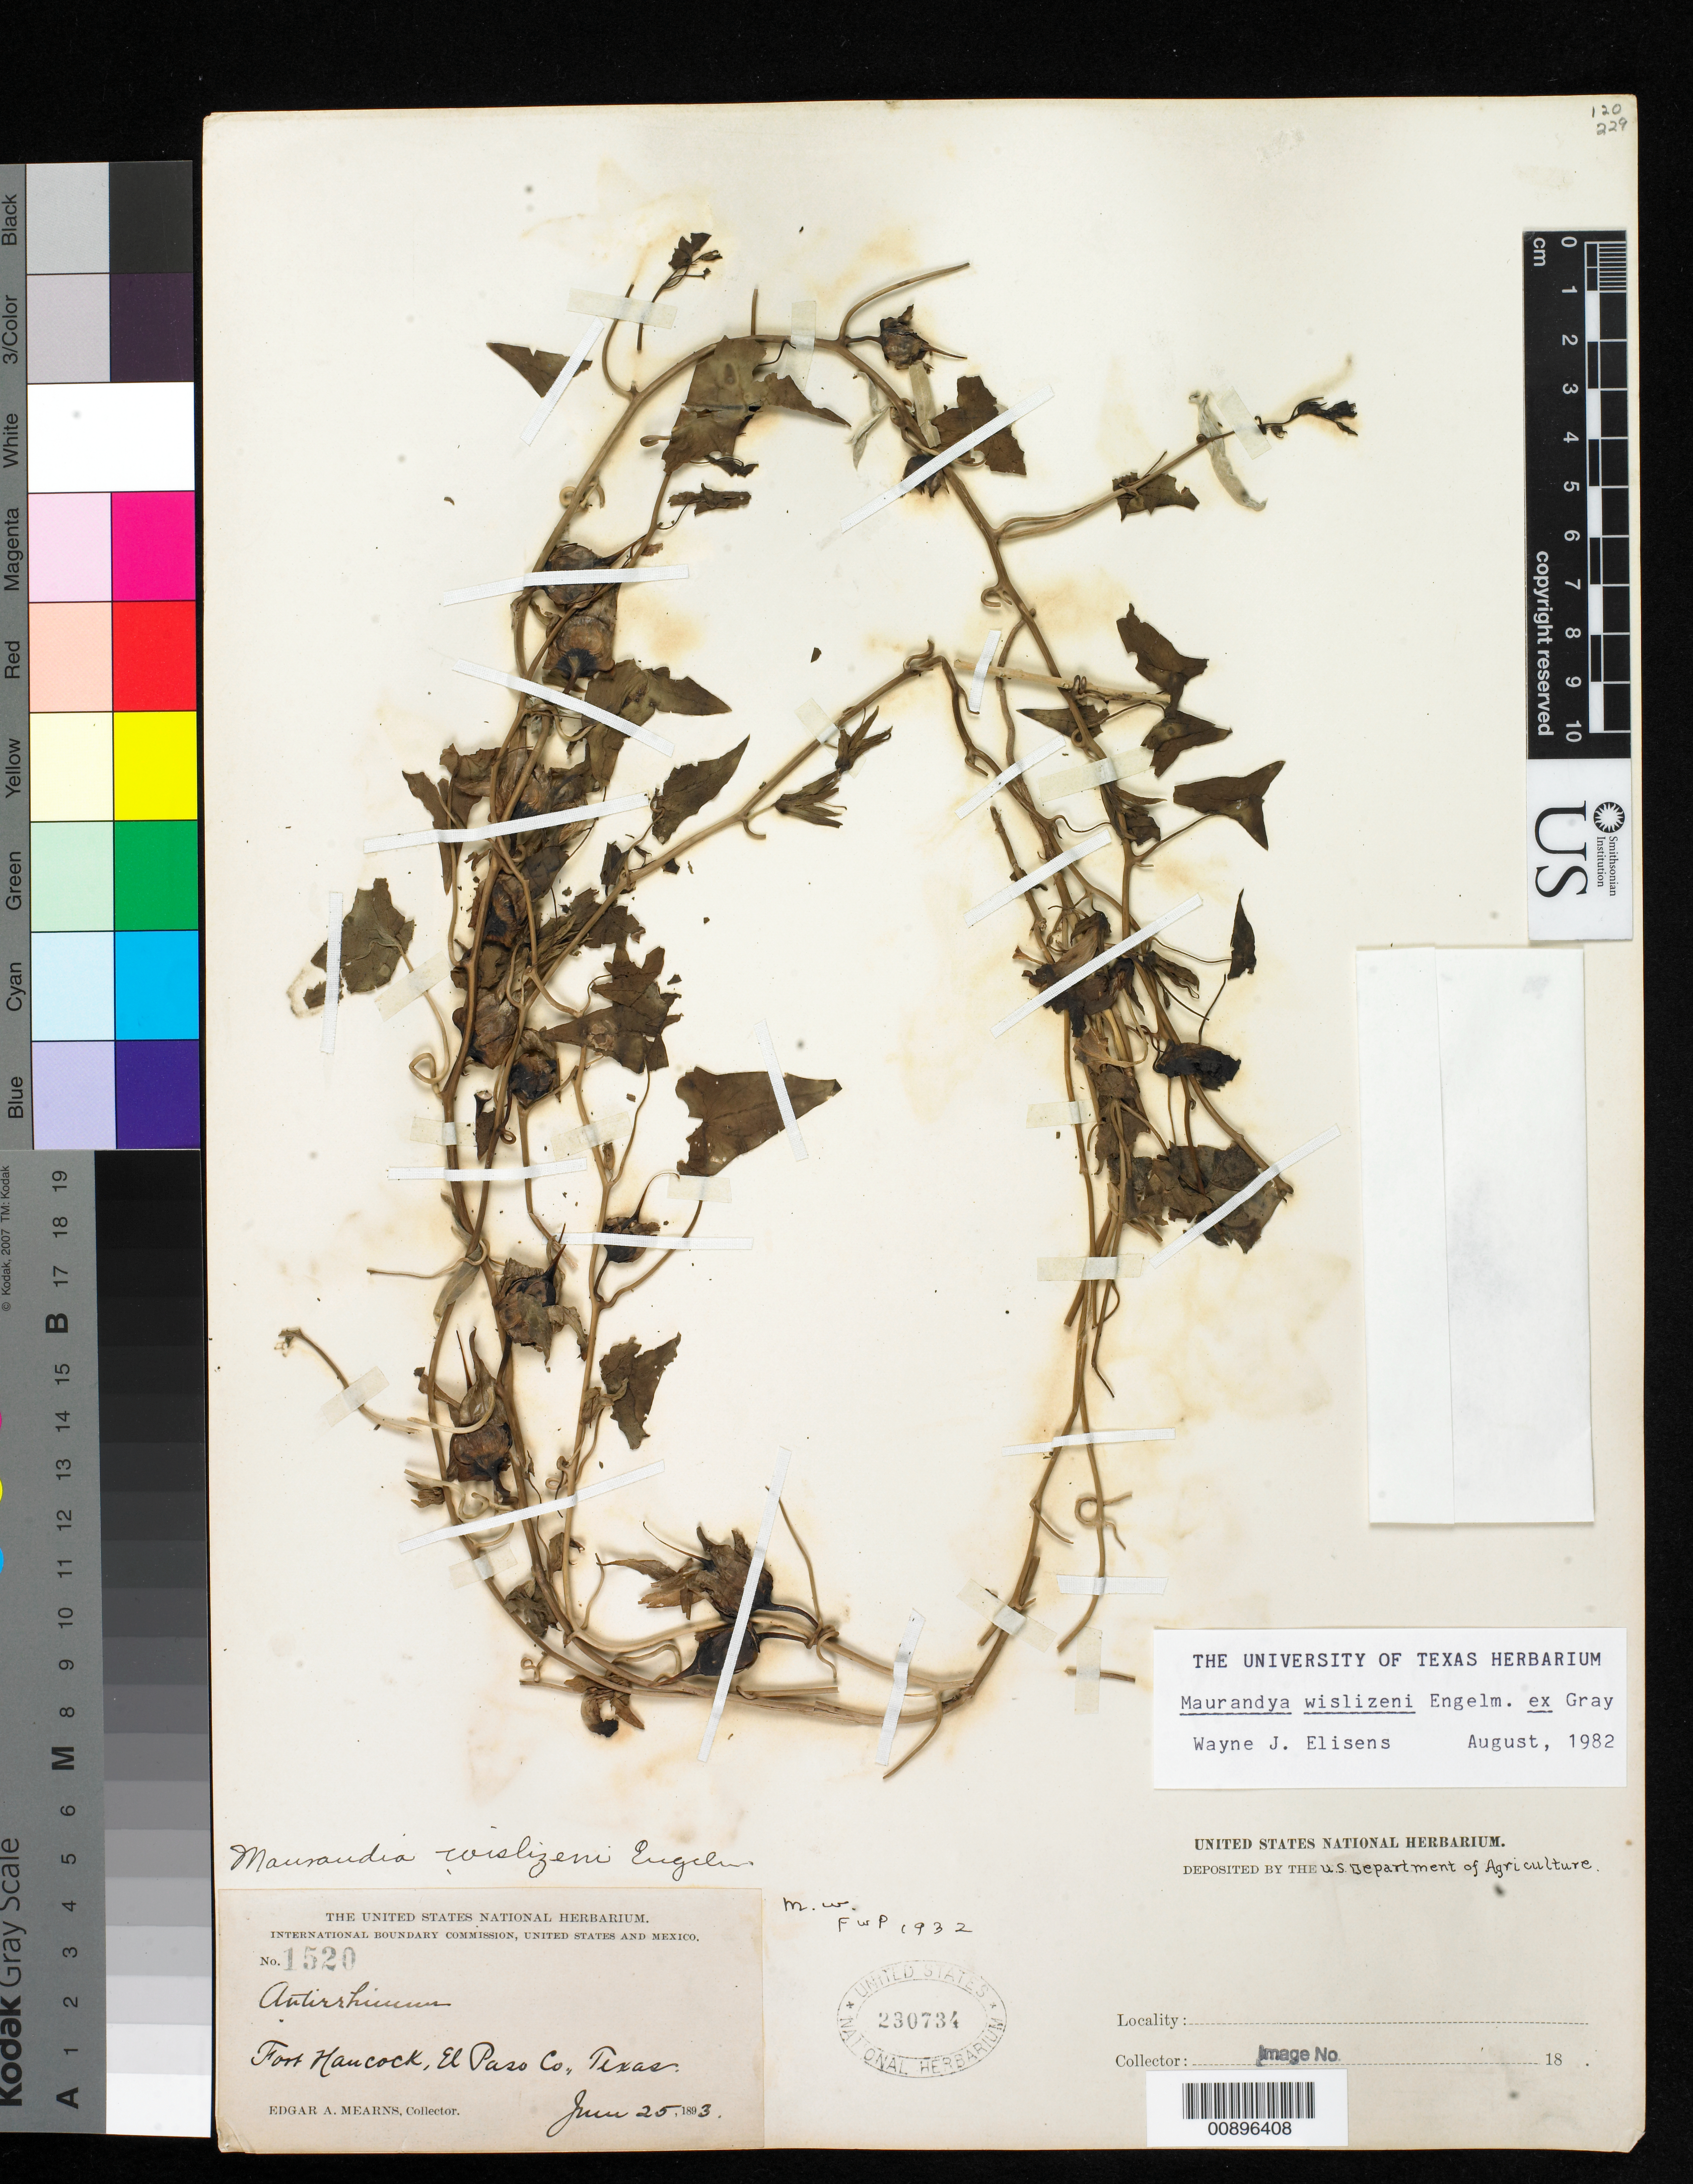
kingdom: Plantae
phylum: Tracheophyta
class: Magnoliopsida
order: Lamiales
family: Plantaginaceae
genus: Maurandya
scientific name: Maurandya wislizeni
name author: Engelm. ex A. Gray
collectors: E. A. Mearns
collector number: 1520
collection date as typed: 25 Jun 1893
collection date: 1893-06-25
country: United States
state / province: Texas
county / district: El Paso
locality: Fort Hancock, El Paso County, Texas.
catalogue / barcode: US 230734